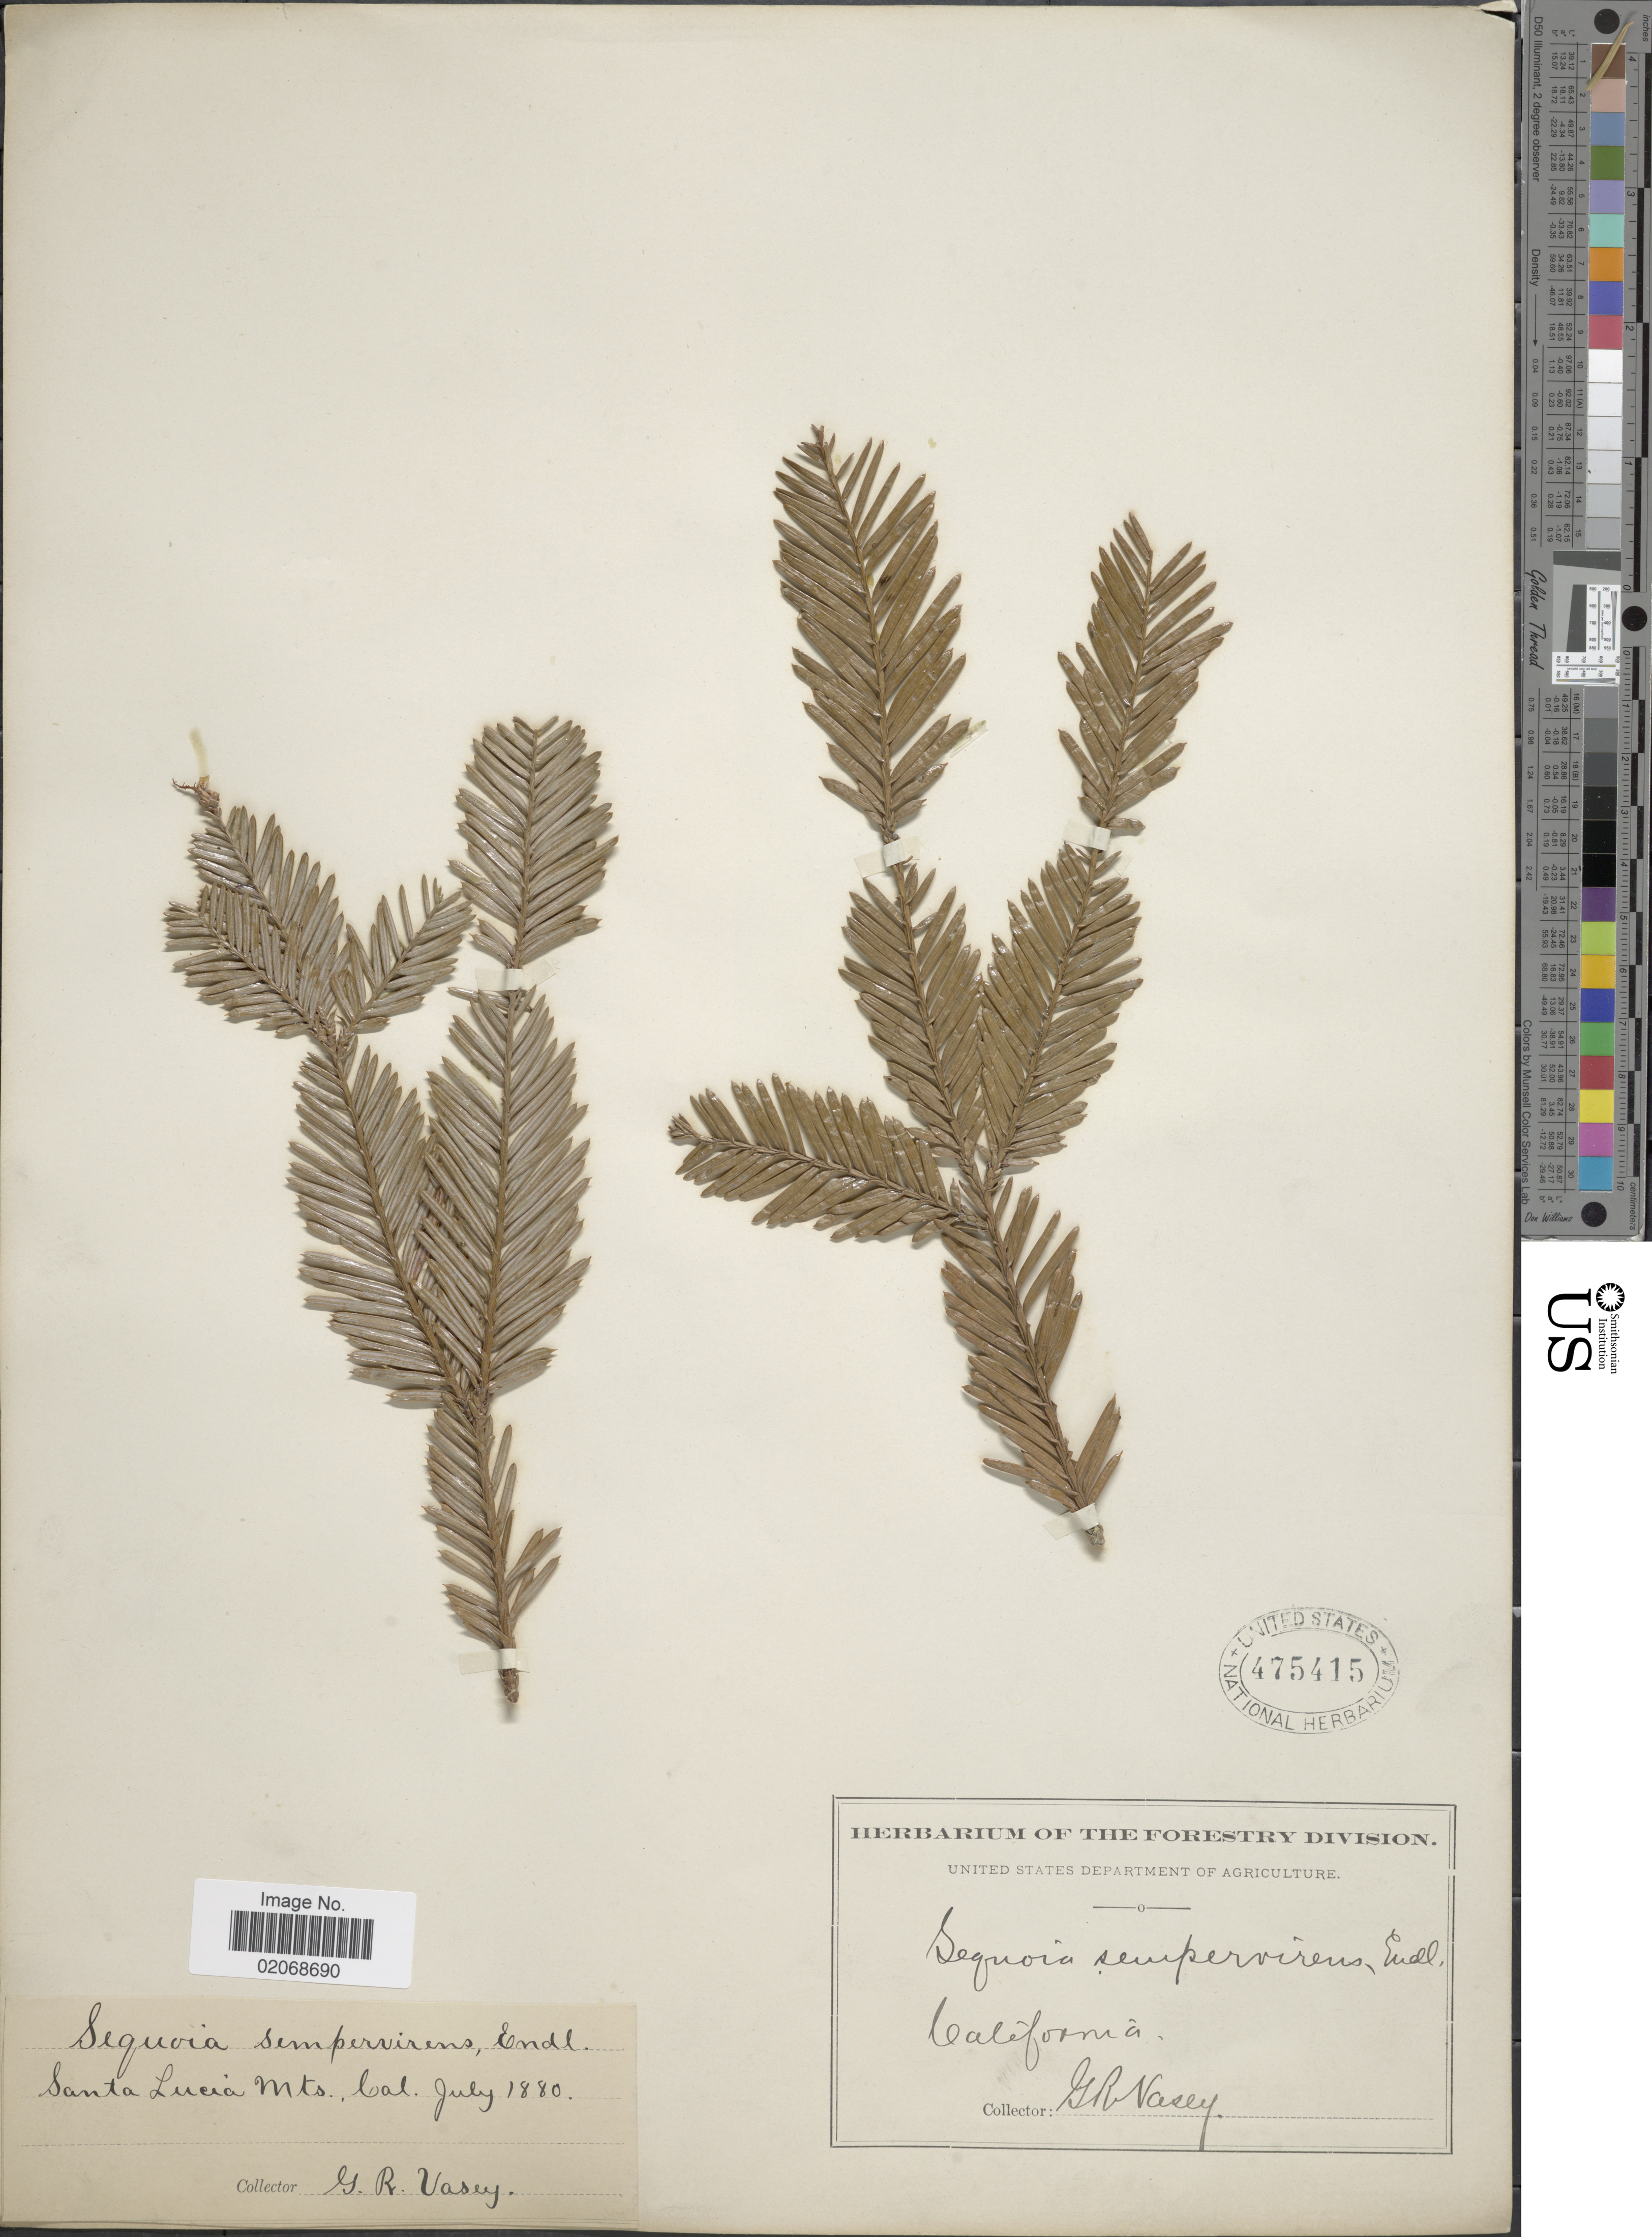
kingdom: Plantae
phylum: Tracheophyta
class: Pinopsida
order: Pinales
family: Cupressaceae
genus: Sequoia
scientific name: Sequoia sempervirens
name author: (D. Don) Endl.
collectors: G. R. Vasey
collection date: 1880-07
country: United States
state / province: California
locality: Santa Lucia Mts.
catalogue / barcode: US 475415